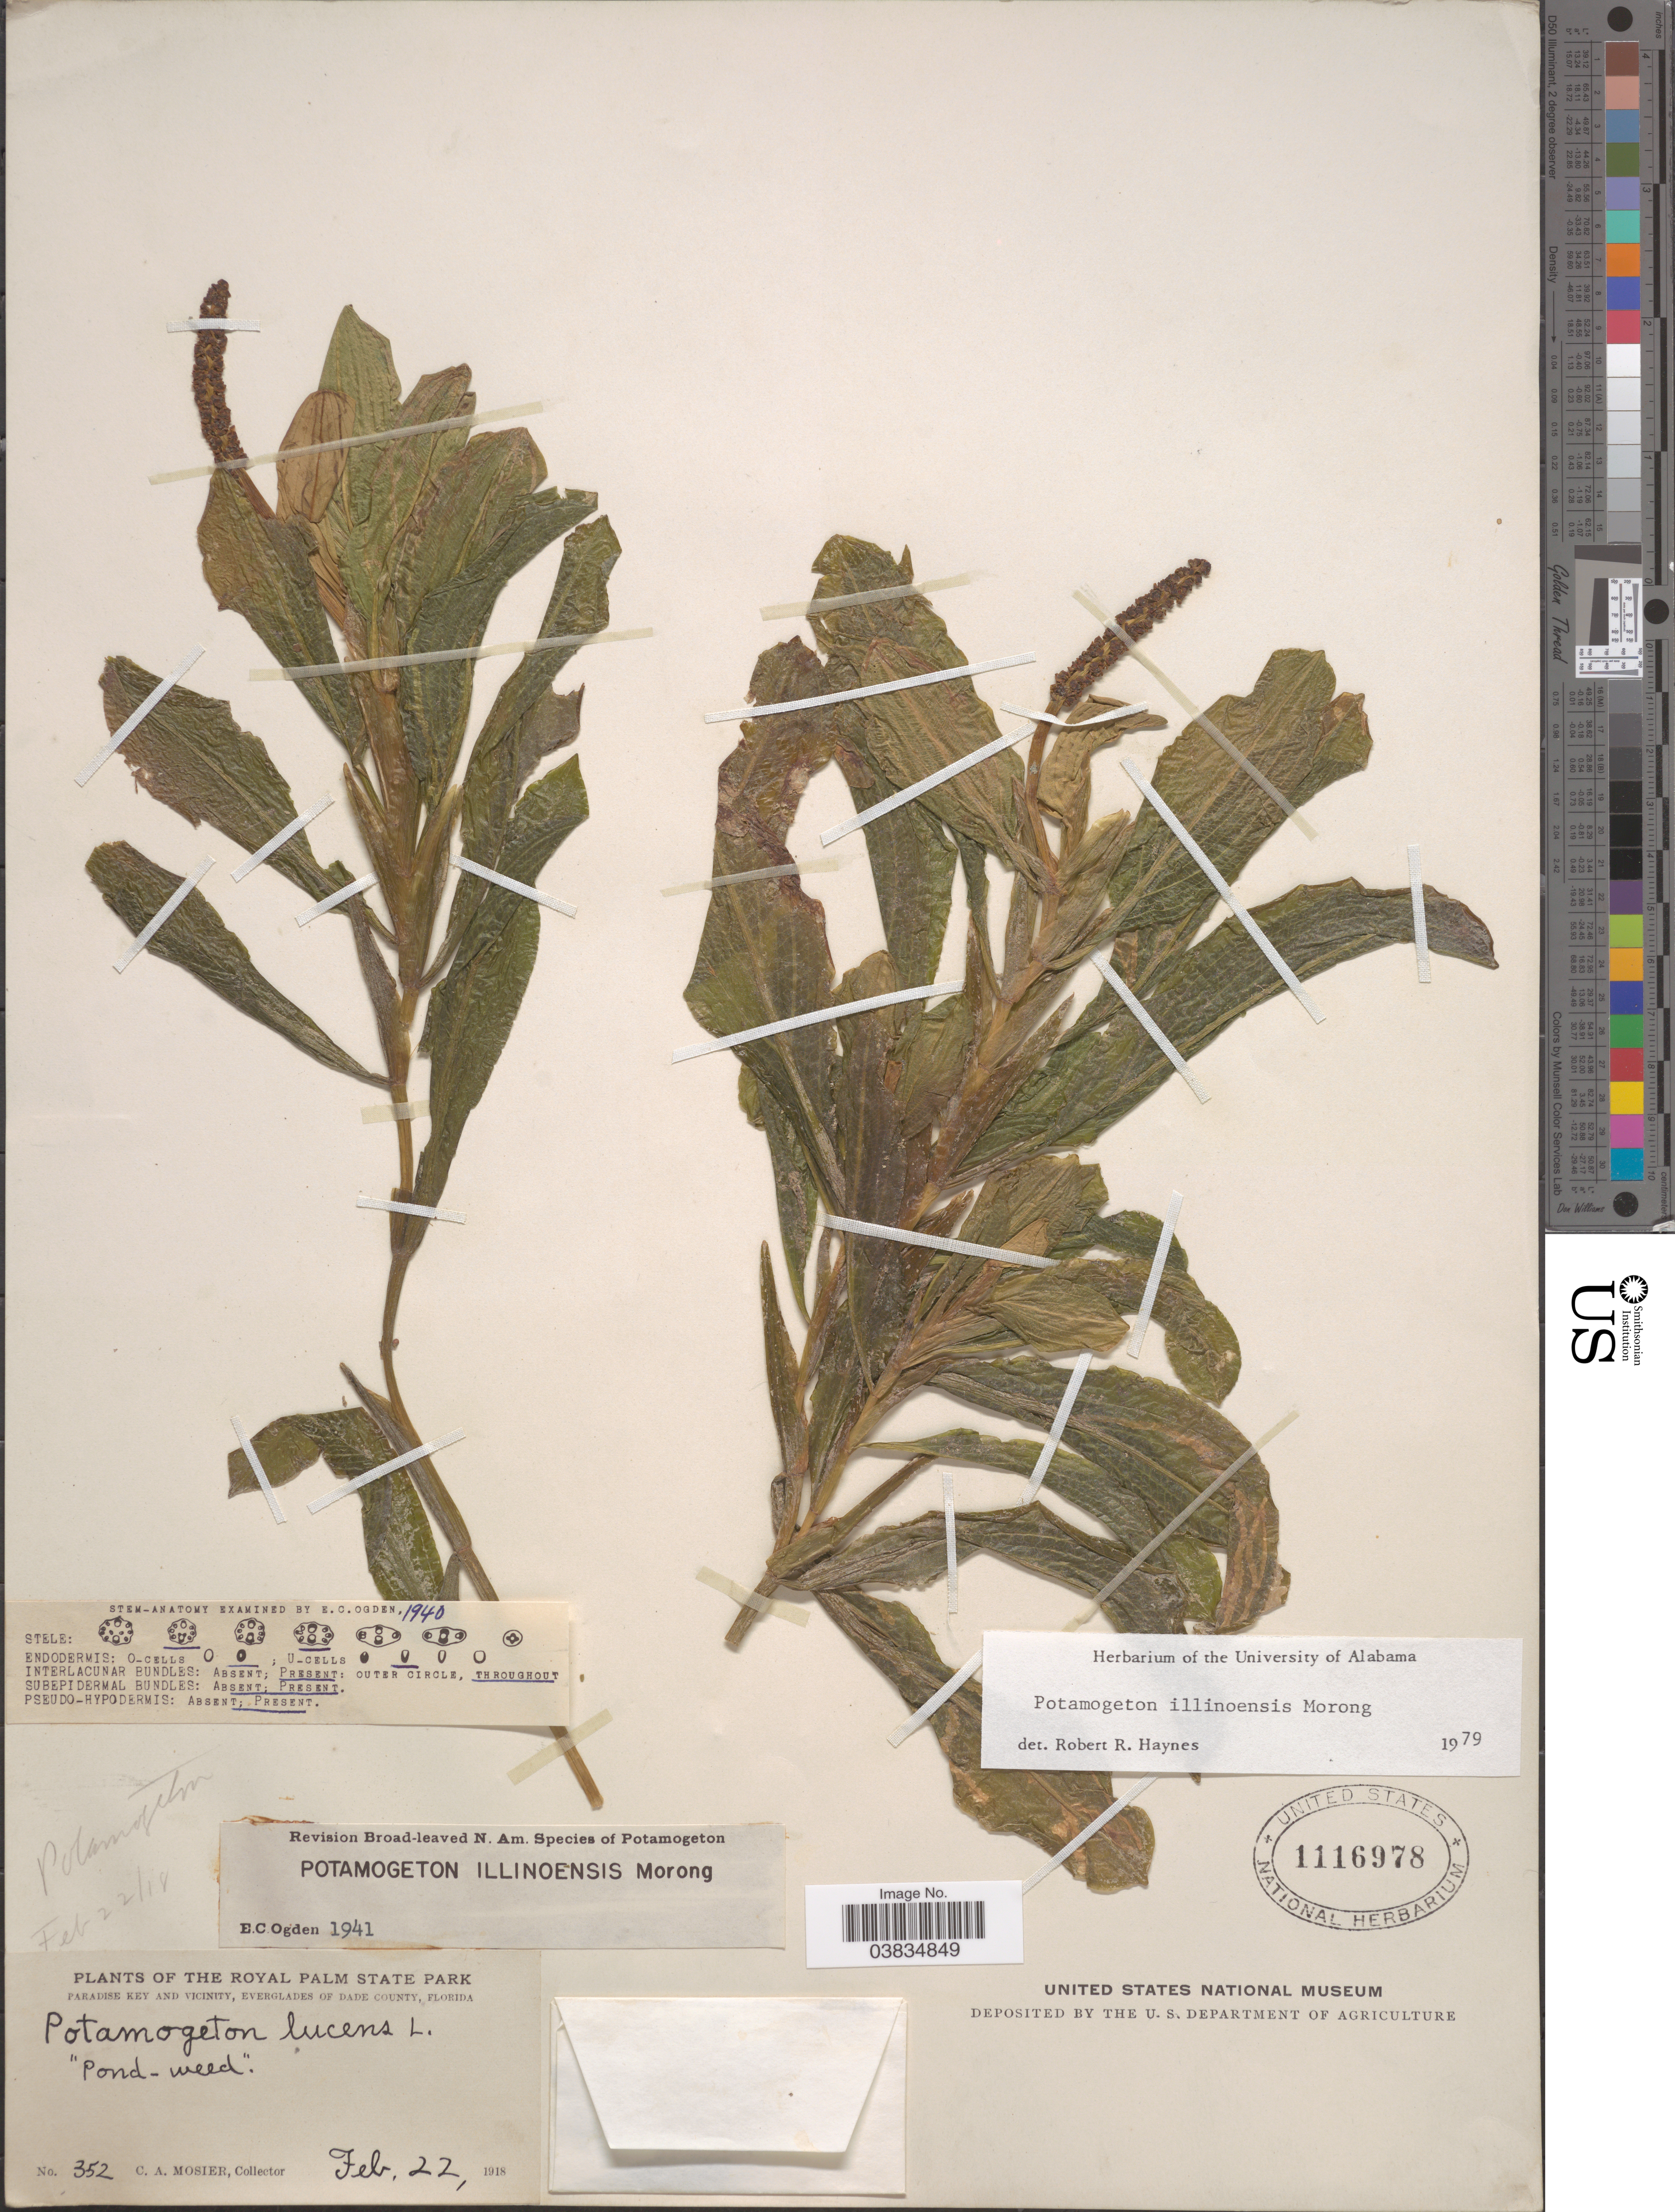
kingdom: Plantae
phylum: Tracheophyta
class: Liliopsida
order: Alismatales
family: Potamogetonaceae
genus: Potamogeton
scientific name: Potamogeton illinoensis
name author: Morong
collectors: C. A. Mosier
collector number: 352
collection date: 1918-02-22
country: United States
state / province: Florida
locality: Royal Palm State Park. Paradise Key and vicinity, Everglades of Dade County.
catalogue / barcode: US 1116978